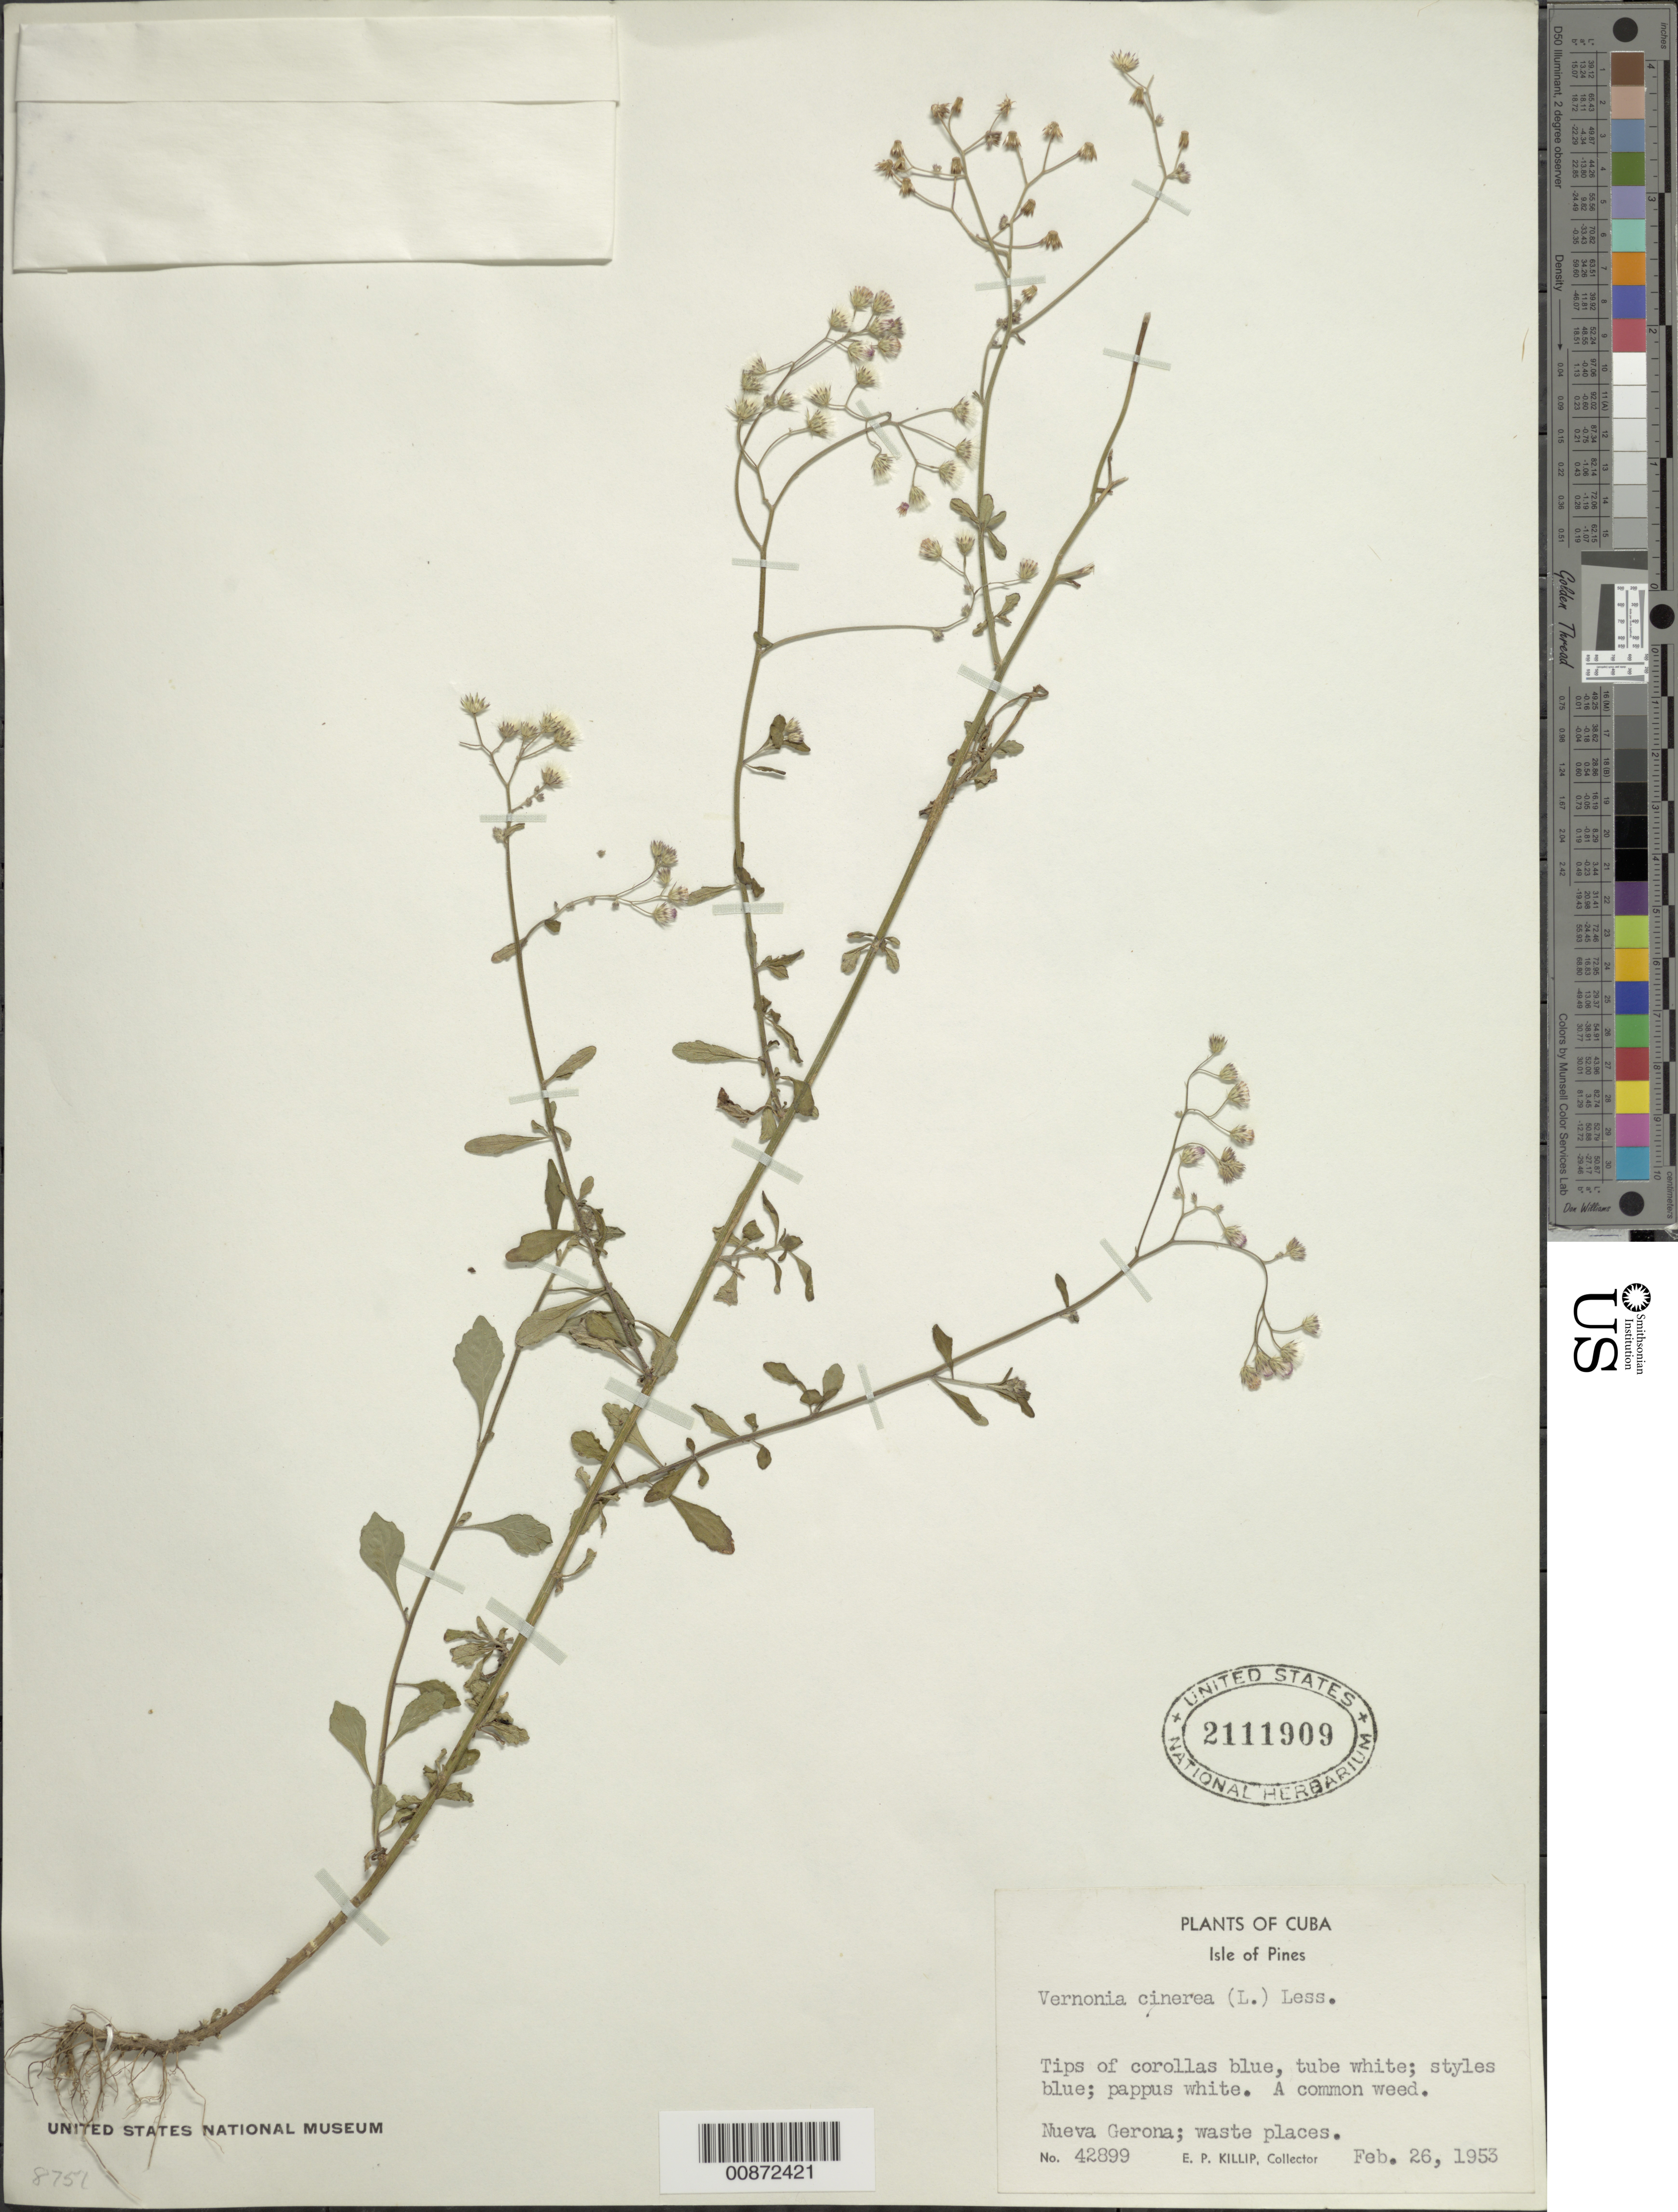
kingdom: Plantae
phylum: Tracheophyta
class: Magnoliopsida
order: Asterales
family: Asteraceae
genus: Cyanthillium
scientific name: Cyanthillium cinereum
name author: (L.) H. Rob.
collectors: E. P. Killip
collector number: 42899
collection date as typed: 26 Feb 1953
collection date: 1953-02-26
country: Cuba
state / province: Isla de La Juventud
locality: Nueva Gerona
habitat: Waste places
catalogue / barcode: US 2111909